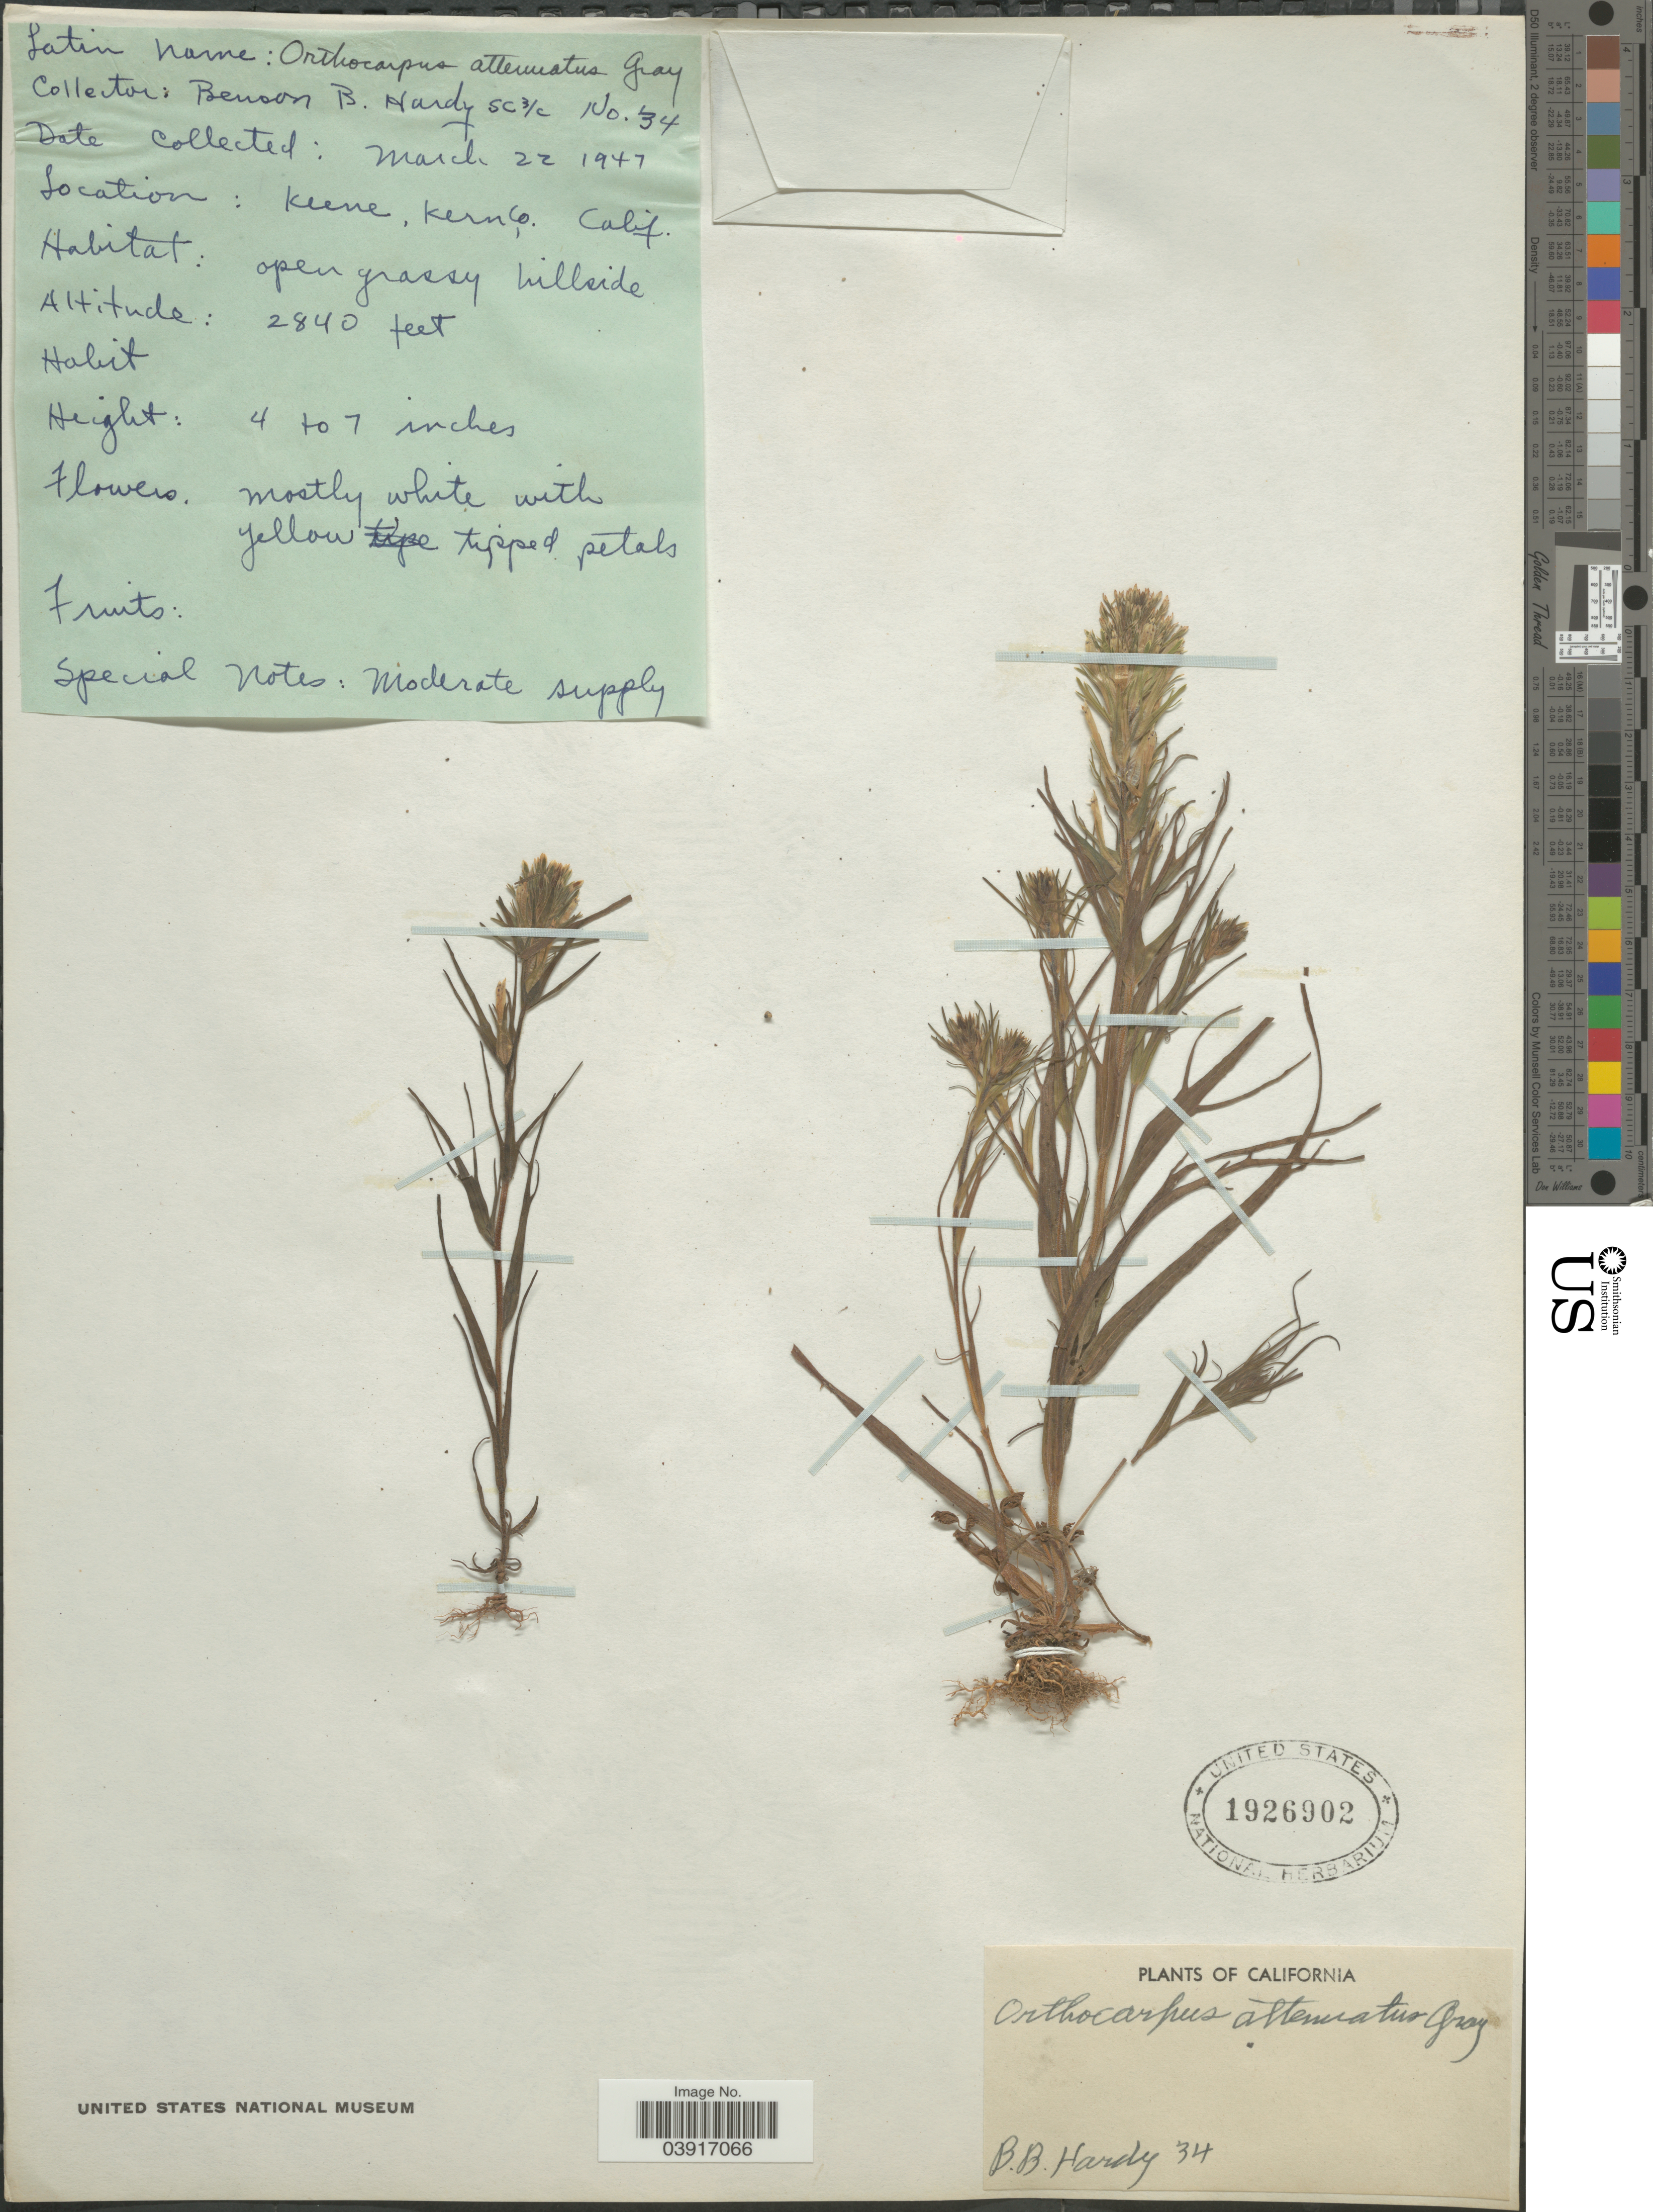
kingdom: Plantae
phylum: Tracheophyta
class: Magnoliopsida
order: Lamiales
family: Orobanchaceae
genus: Orthocarpus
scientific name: Orthocarpus attenuatus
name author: A. Gray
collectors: B. Hardy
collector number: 34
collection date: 1947-03-22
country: United States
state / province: California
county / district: Kern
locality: Keene, Kern Co.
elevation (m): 866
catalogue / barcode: US 1926902